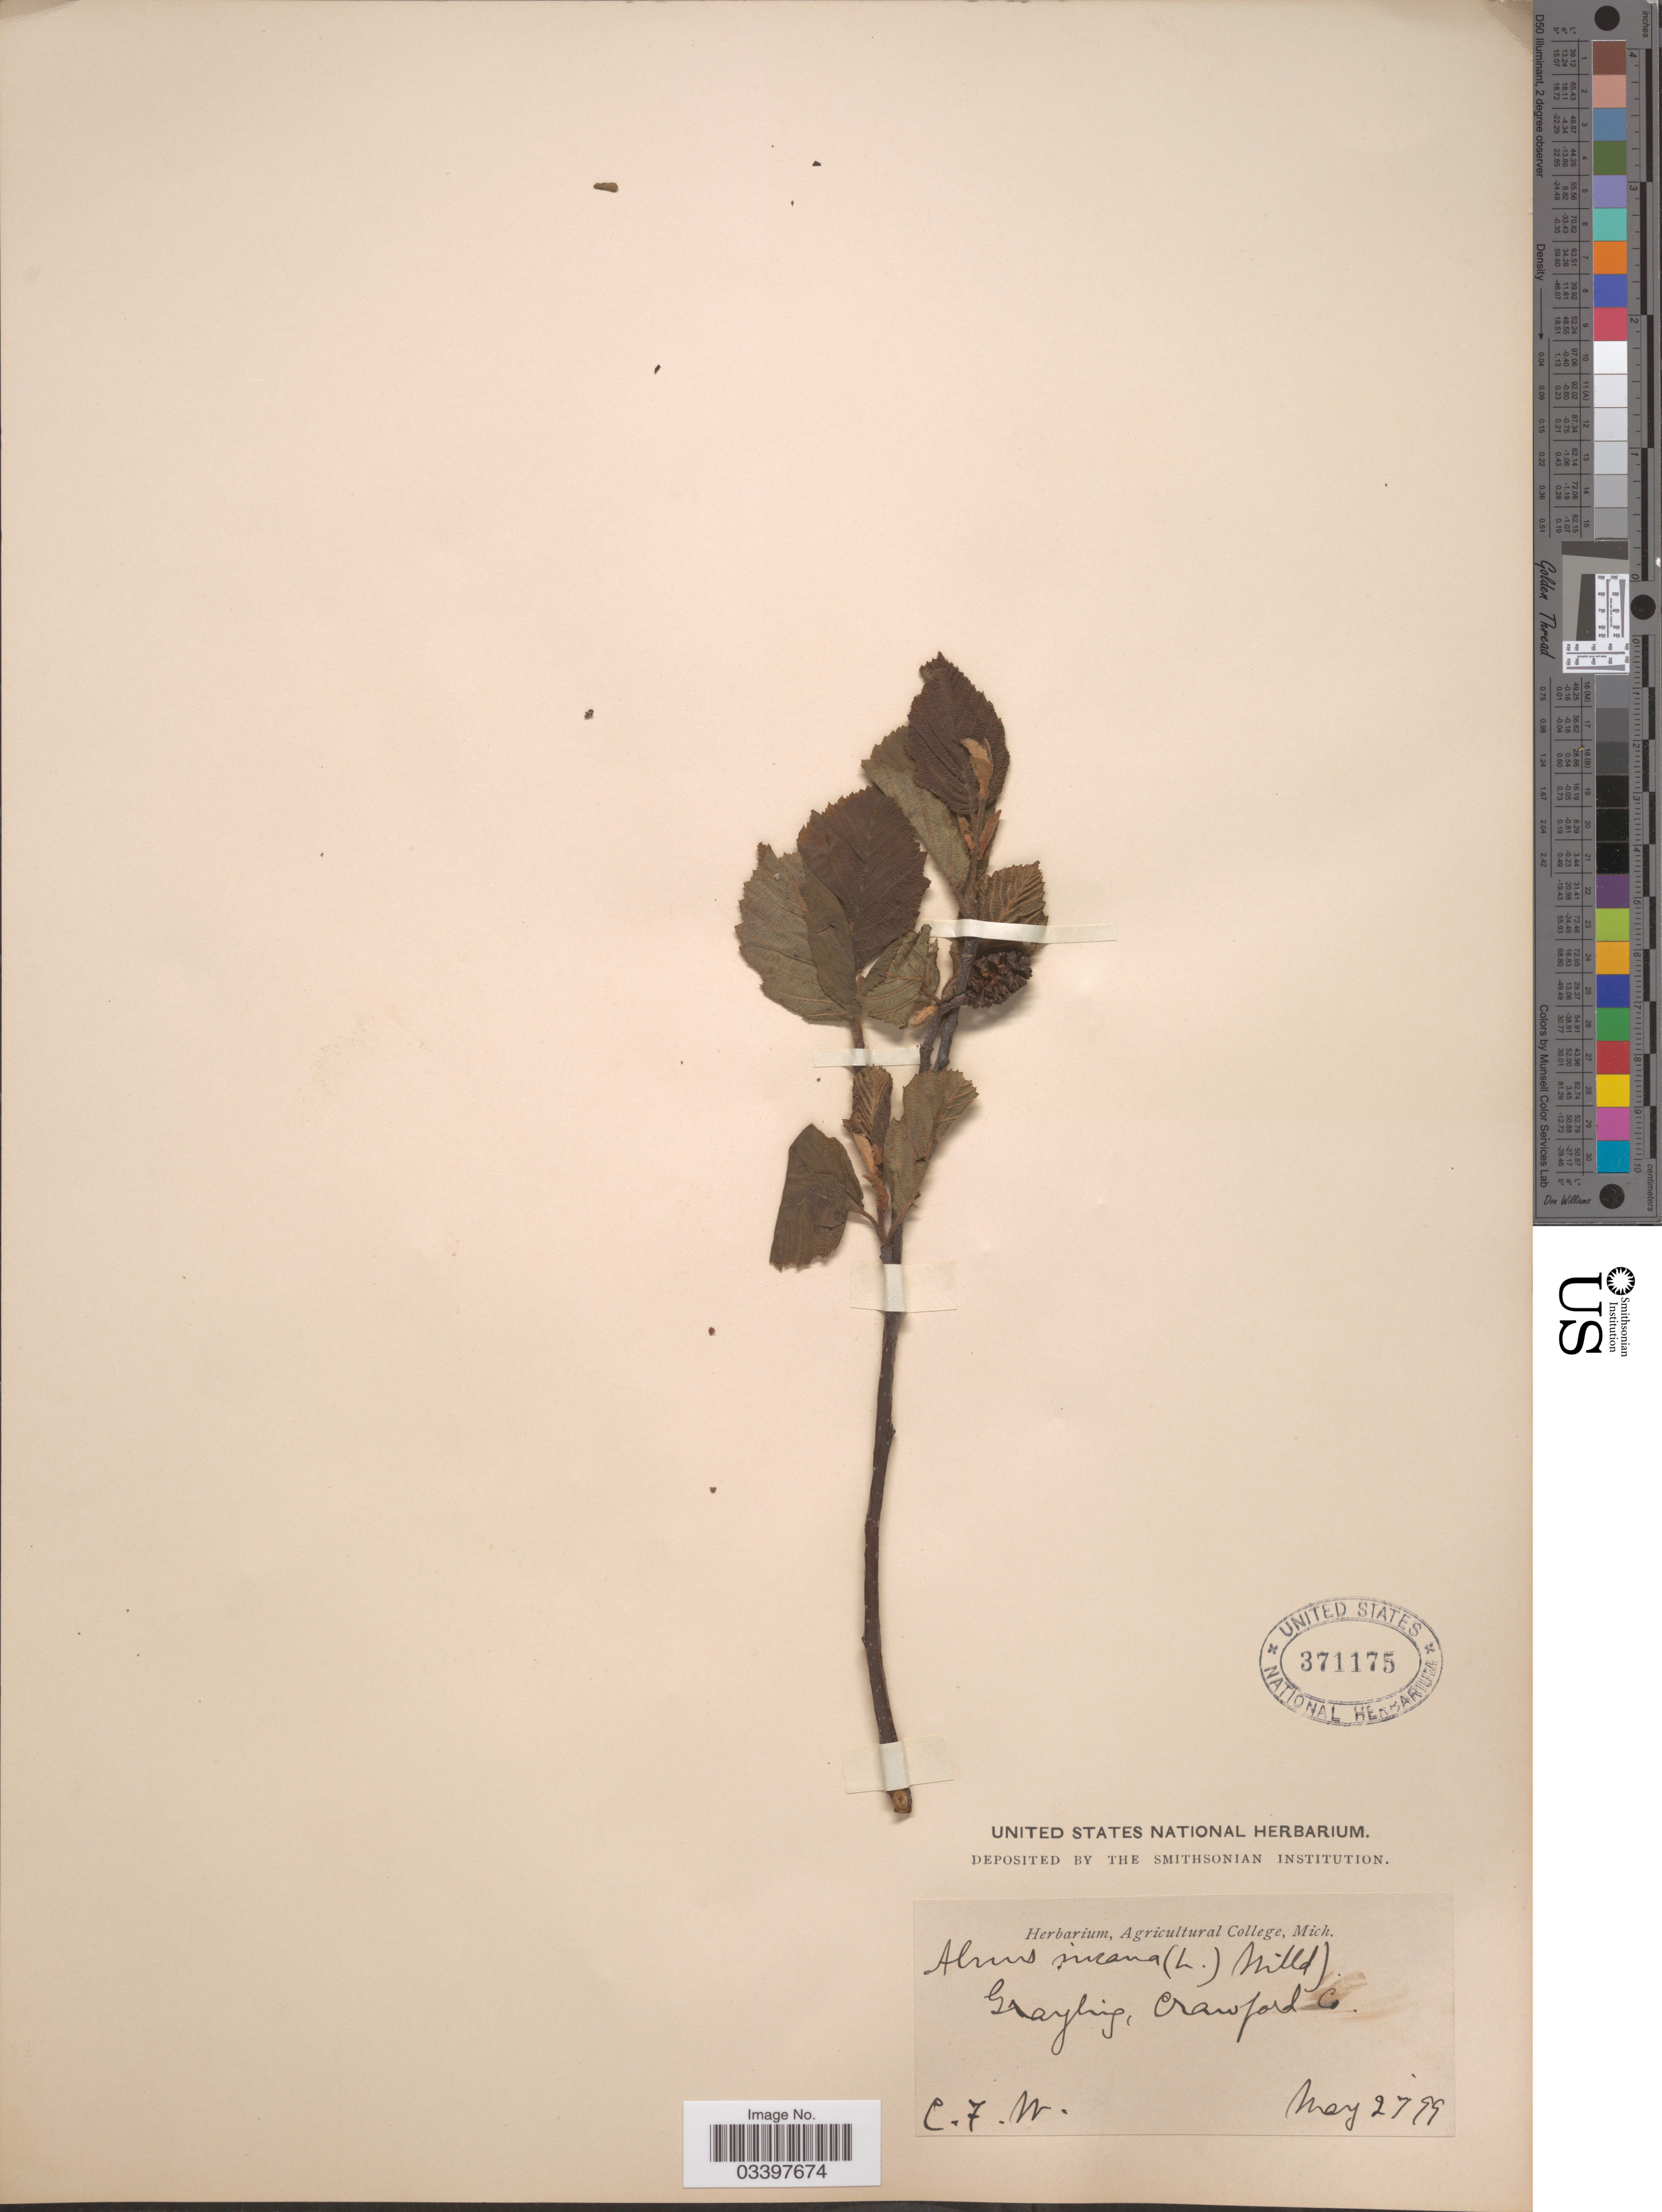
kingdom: Plantae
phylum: Tracheophyta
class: Magnoliopsida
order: Fagales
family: Betulaceae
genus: Alnus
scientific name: Alnus incana subsp. rugosa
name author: (Du Roi) R.T. Clausen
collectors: C. F. W.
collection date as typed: Transcribed d/m/y: 27/5/99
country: United States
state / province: Michigan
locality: Grayling, Crawford Co.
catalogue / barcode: US 371175